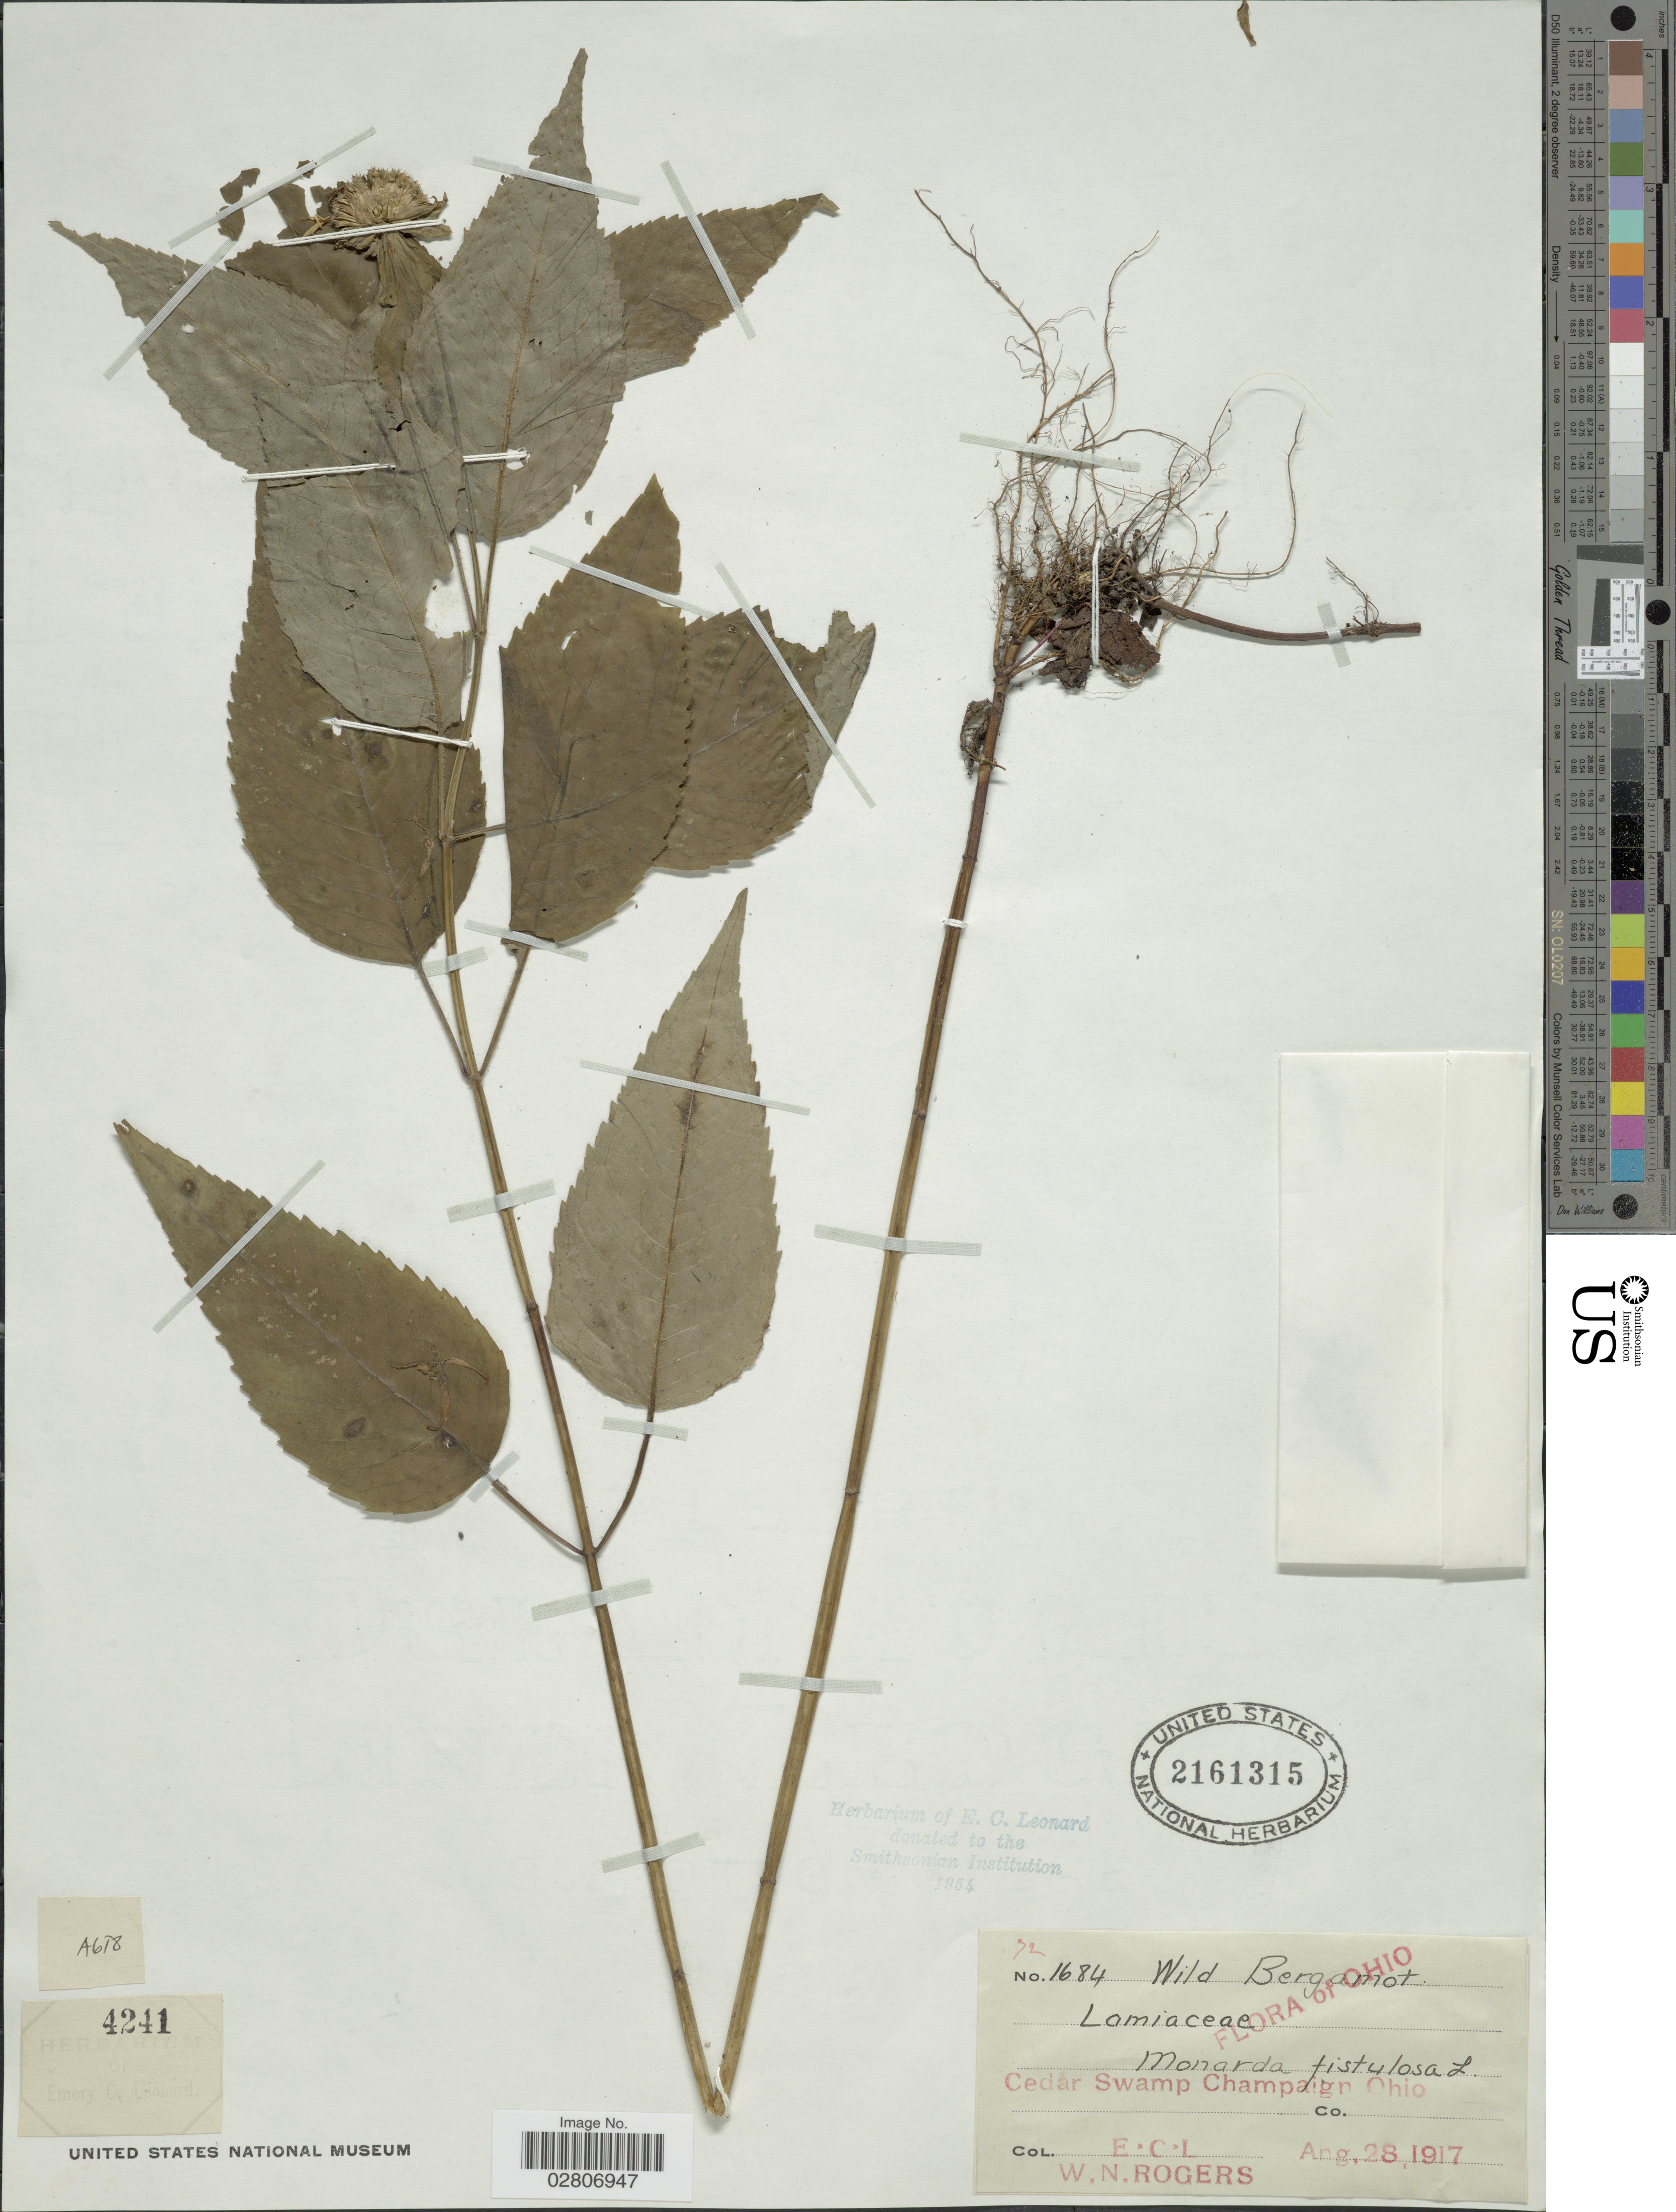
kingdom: Plantae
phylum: Tracheophyta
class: Magnoliopsida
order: Lamiales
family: Lamiaceae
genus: Monarda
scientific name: Monarda clinopodia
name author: L.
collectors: E. C. Leonard & W. Rogers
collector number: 1684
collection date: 1917-08-28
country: United States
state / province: Ohio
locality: Cedar Swamp Champaign.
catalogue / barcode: US 2161315